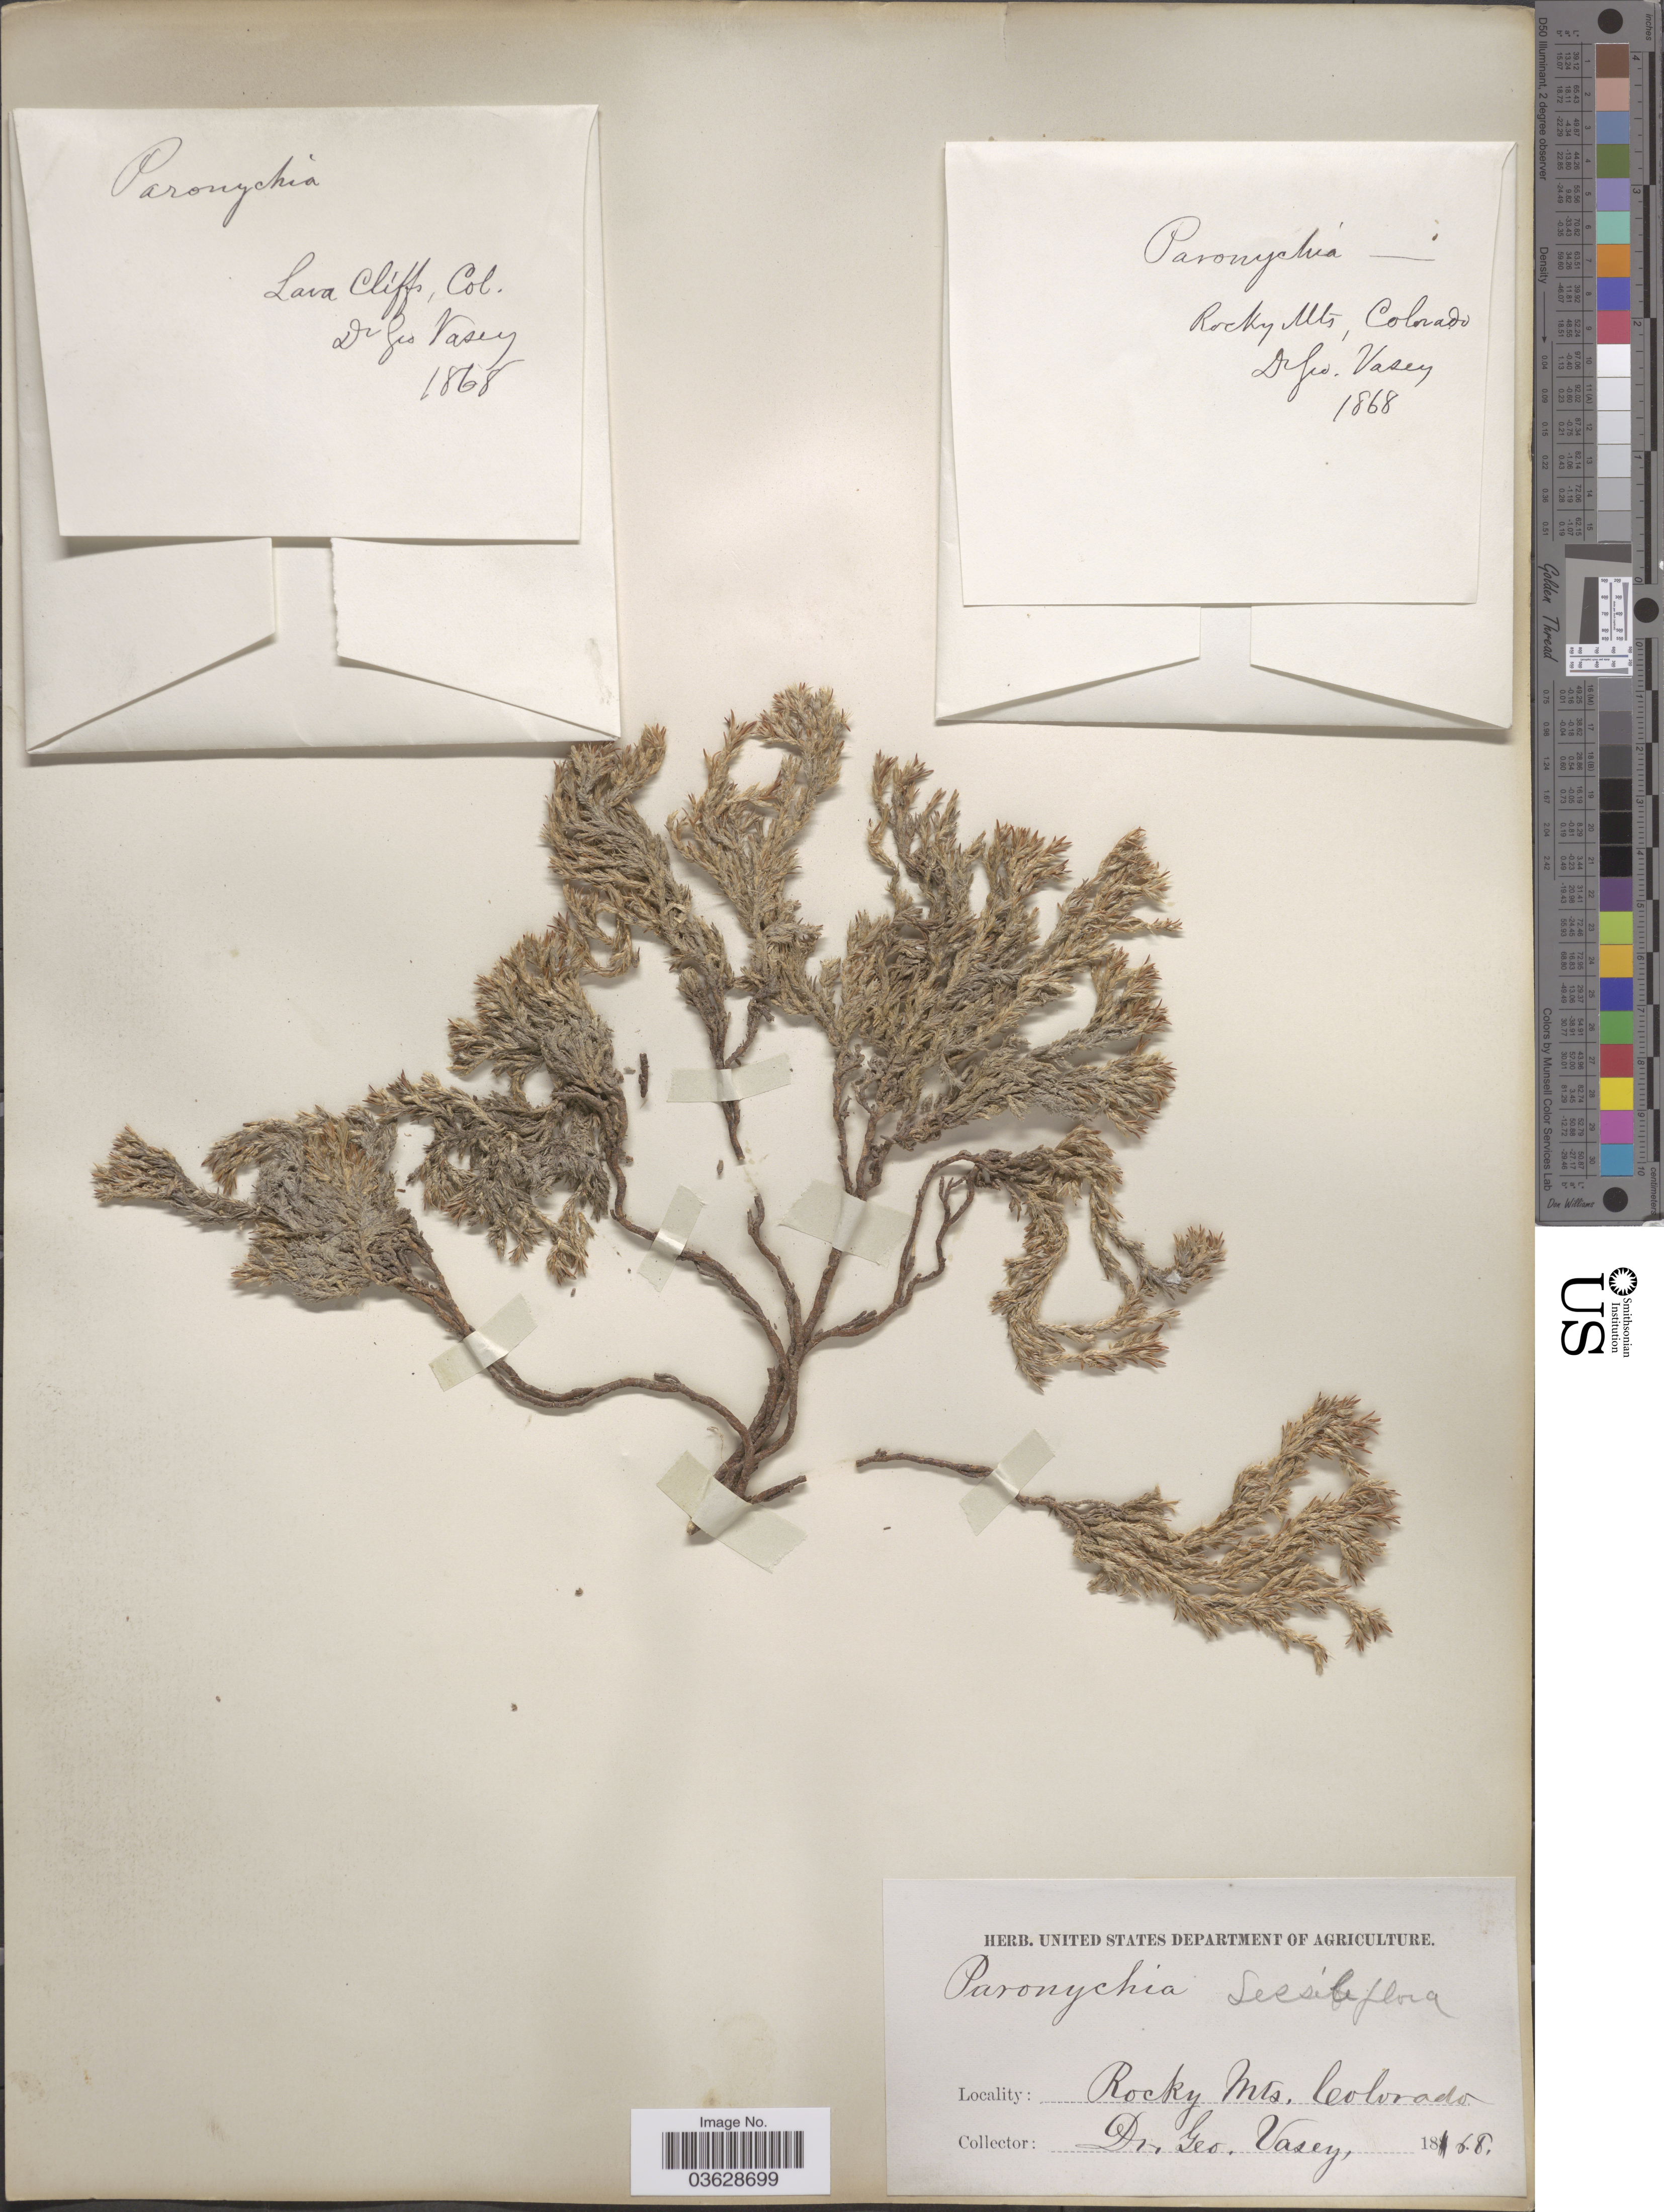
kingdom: Plantae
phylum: Tracheophyta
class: Magnoliopsida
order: Caryophyllales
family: Caryophyllaceae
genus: Paronychia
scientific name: Paronychia sessiliflora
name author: Nutt.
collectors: G. R. Vasey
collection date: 1868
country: United States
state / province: Colorado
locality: Rocky Mts. Lava Cliffs.